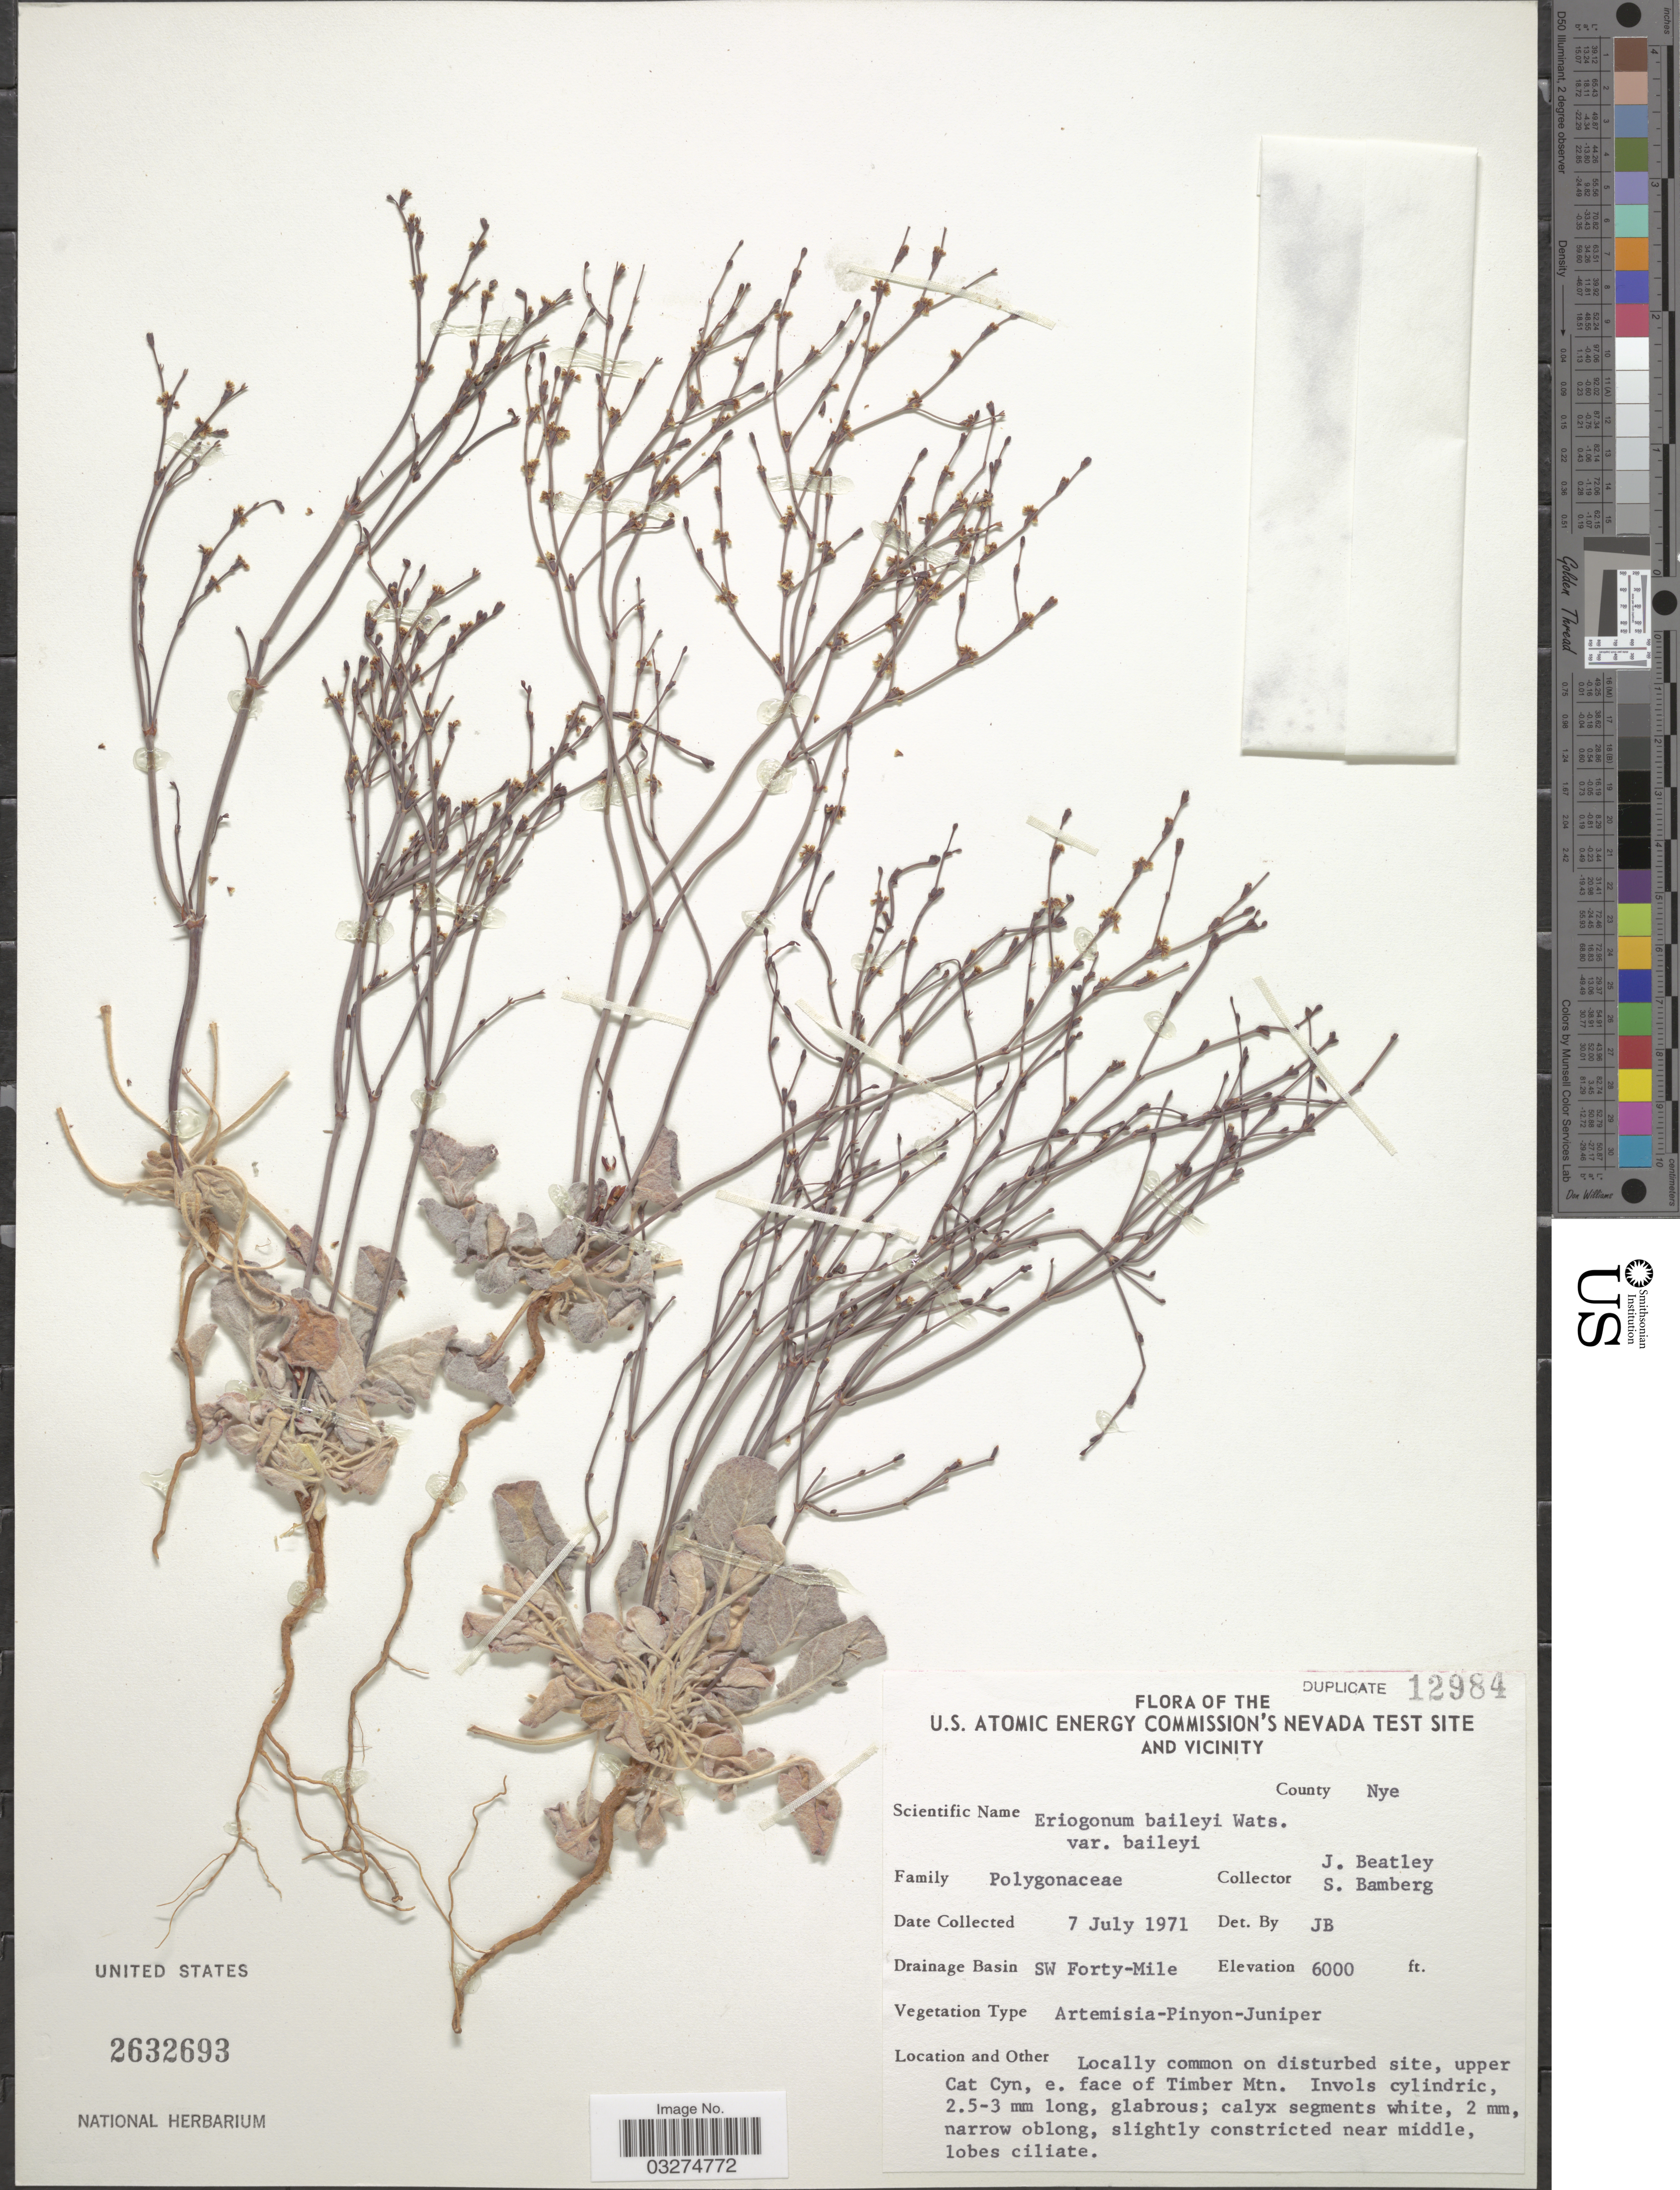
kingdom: Plantae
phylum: Tracheophyta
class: Magnoliopsida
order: Caryophyllales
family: Polygonaceae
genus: Eriogonum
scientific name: Eriogonum baileyi var. baileyi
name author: S. Watson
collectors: J. C. Beatley & S. Bamberg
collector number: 12984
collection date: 1971-07-07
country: United States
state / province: Nevada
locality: U.S. Atomic Energy Commission's Nevada Test Site and Vicinity. County Nye. Drainage Basin SW Forty-Mile. Upper Cat Cyn, e. face of Timber Mtn.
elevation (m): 1829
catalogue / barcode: US 2632693